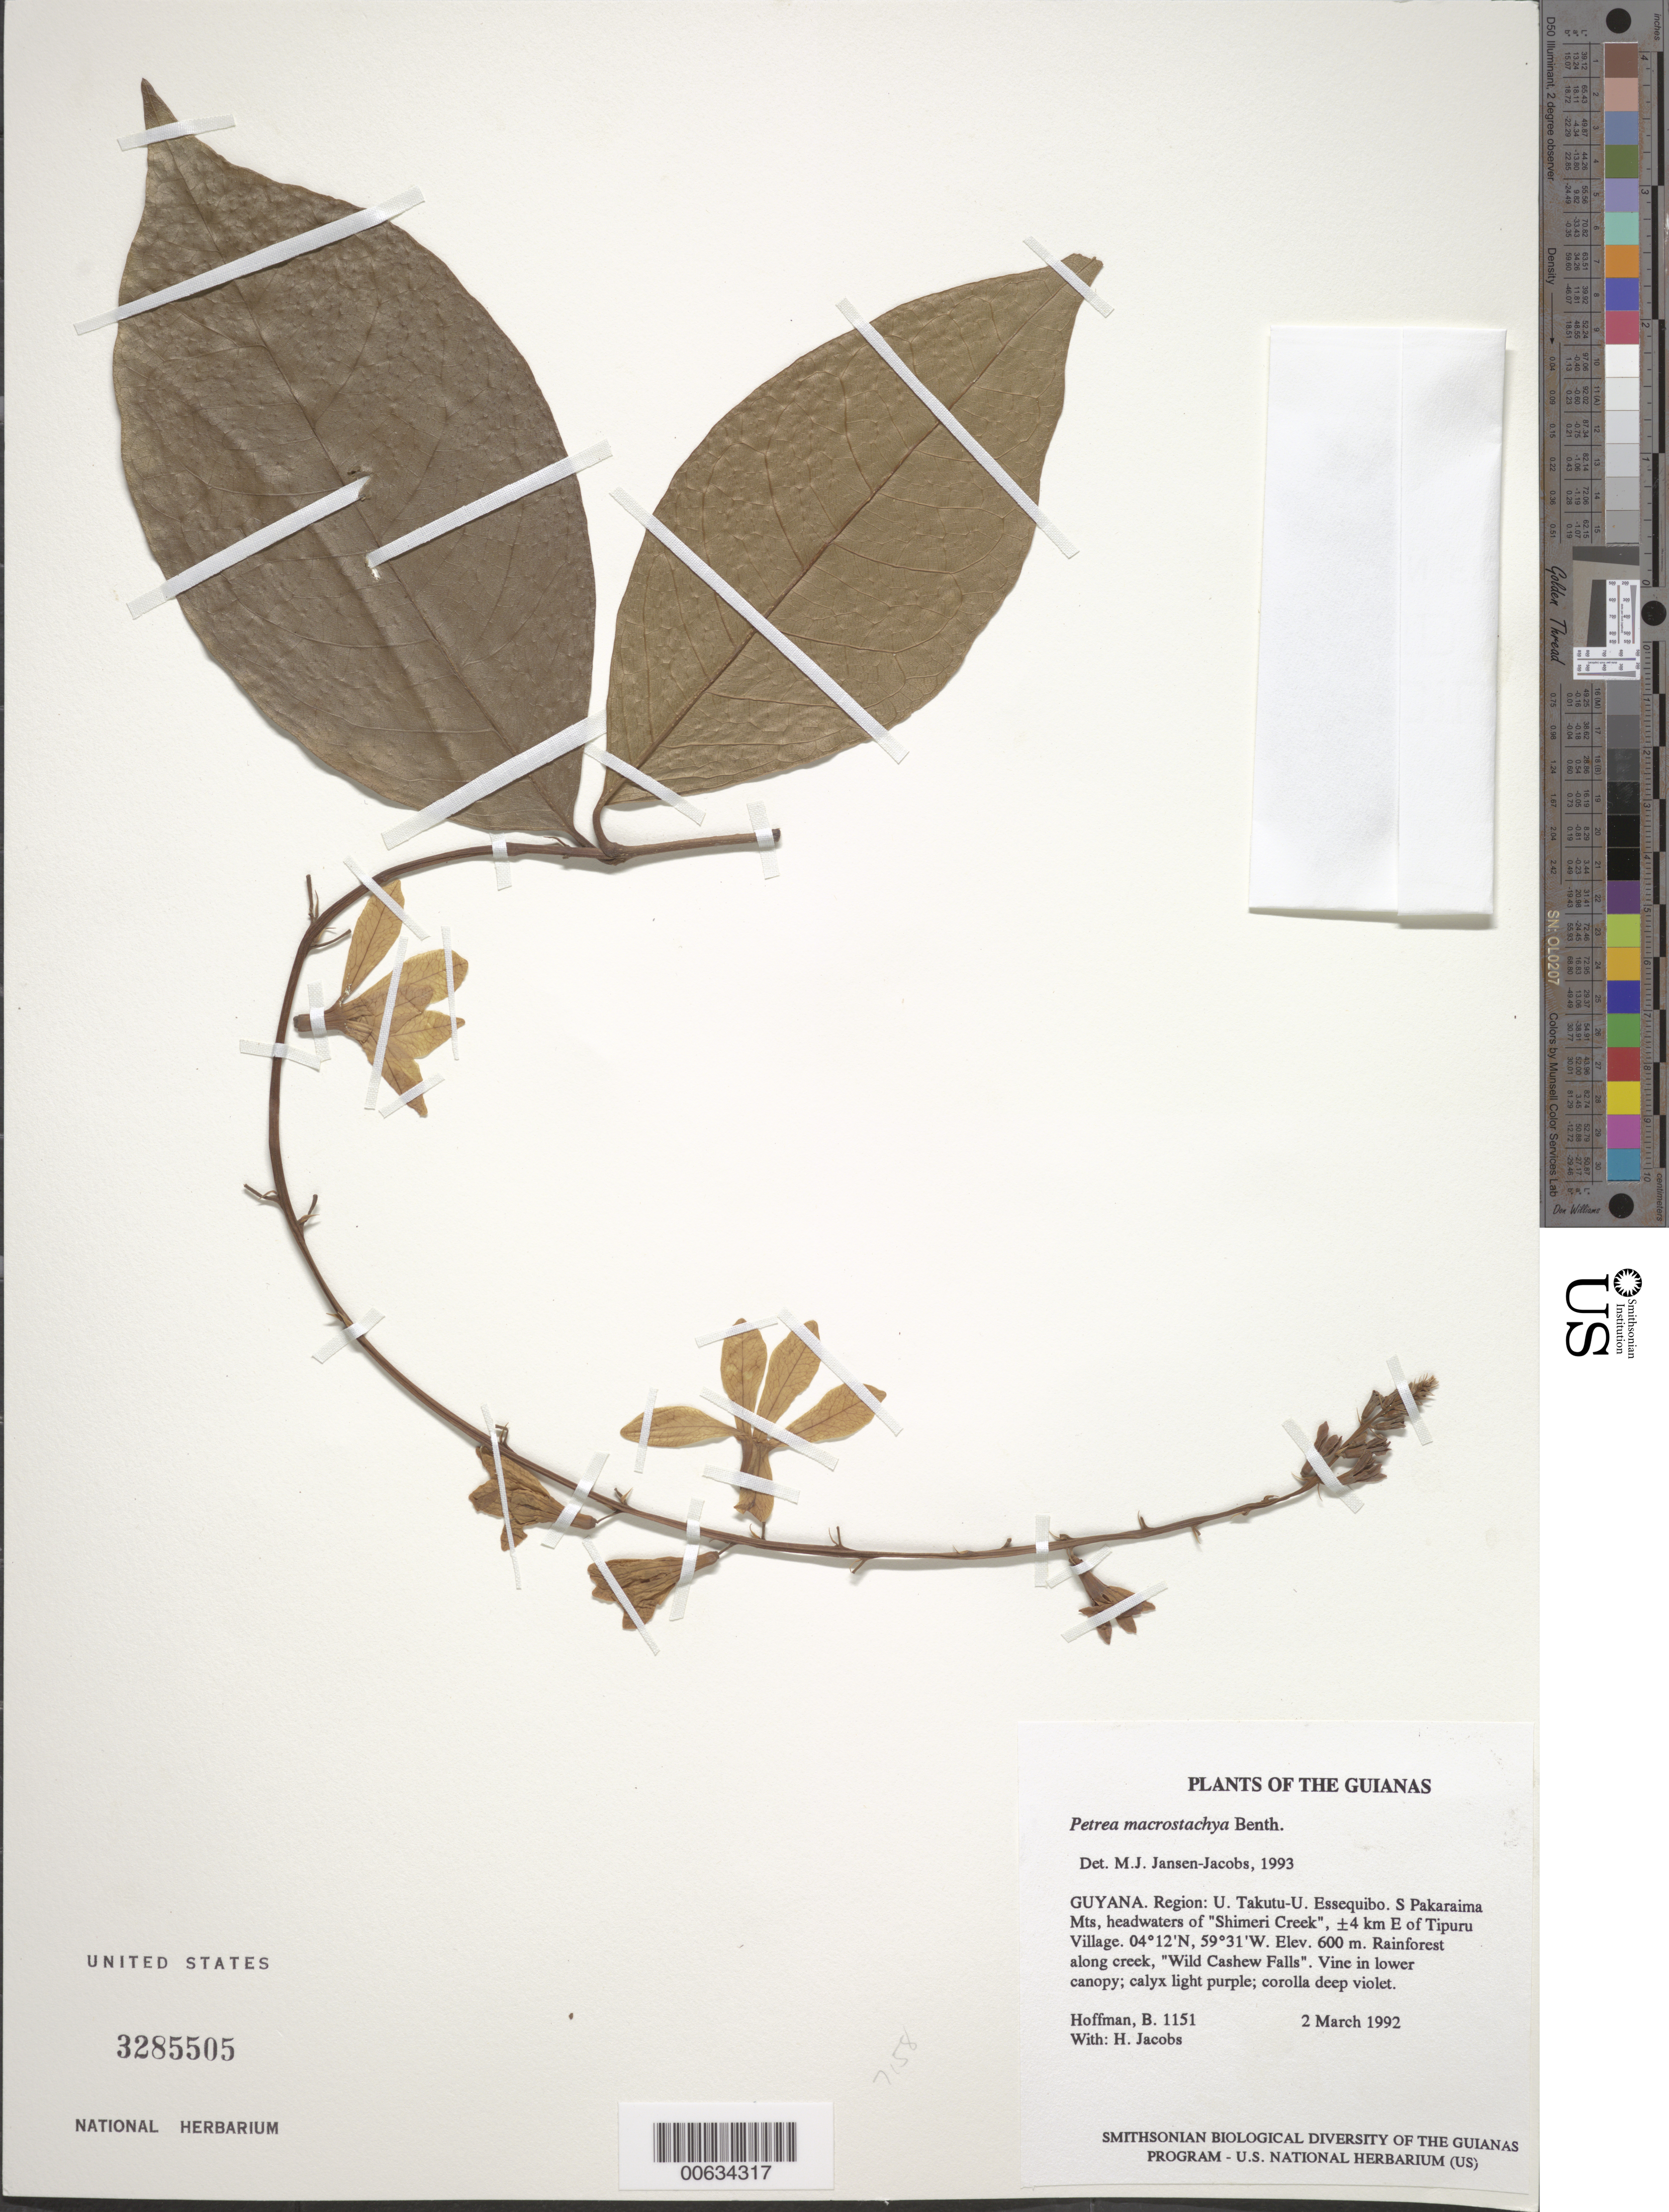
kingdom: Plantae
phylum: Tracheophyta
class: Magnoliopsida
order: Lamiales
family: Verbenaceae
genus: Petrea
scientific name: Petrea macrostachya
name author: Benth.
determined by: Jansen-Jacobs, M. J., (U), Nationaal Herbarium Nederland, Utrecht University branch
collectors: B. Hoffman & H. Jacobs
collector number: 1151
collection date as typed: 2 March 1992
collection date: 1992-03-02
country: Guyana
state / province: U. Takutu-U. Essequibo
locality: S Pakaraima Mts, headwaters of "Shimeri Creek", ±4 km E of Tipuru Village, "Wild Cashew Falls"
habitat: Rainforest along creek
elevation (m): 600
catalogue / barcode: US 3285505